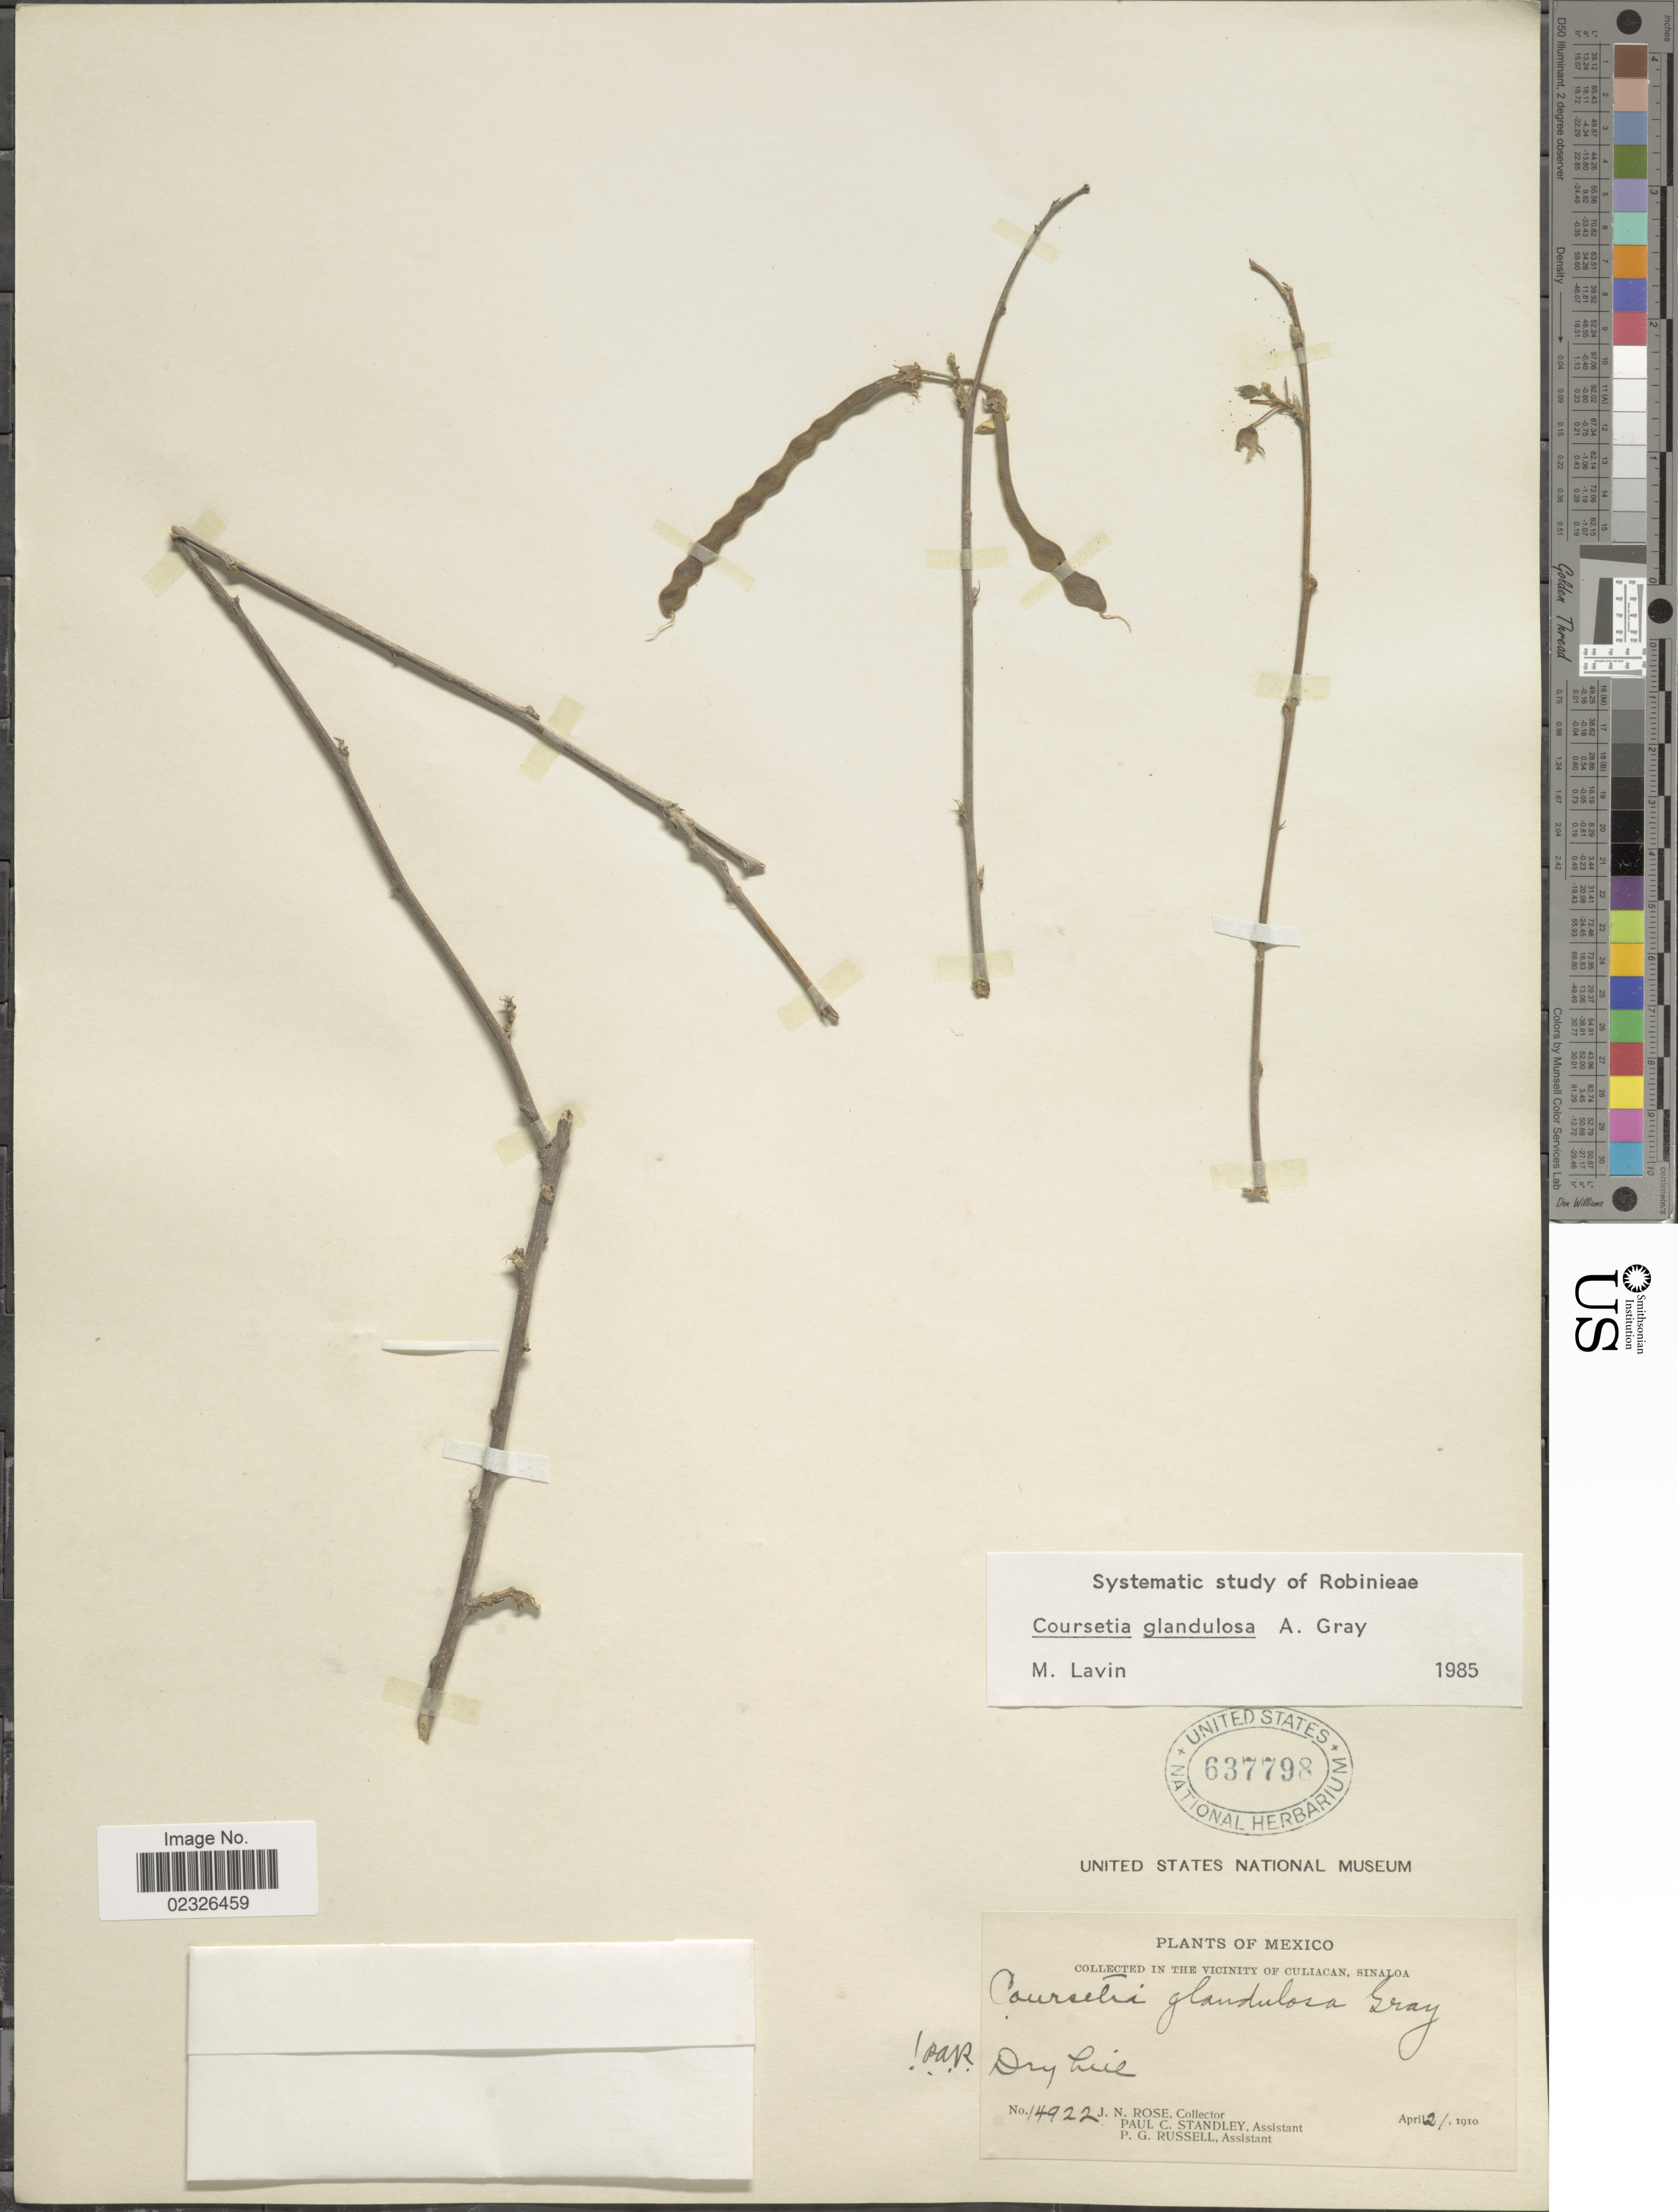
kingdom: Plantae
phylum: Tracheophyta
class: Magnoliopsida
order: Fabales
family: Fabaceae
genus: Coursetia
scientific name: Coursetia glandulosa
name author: A. Gray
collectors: J. N. Rose, P. C. Standley & P. G. Russell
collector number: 14922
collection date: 1910-04-21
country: Mexico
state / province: Sinaloa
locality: Vicinity of Culiacan. Dry Hill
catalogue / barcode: US 637798